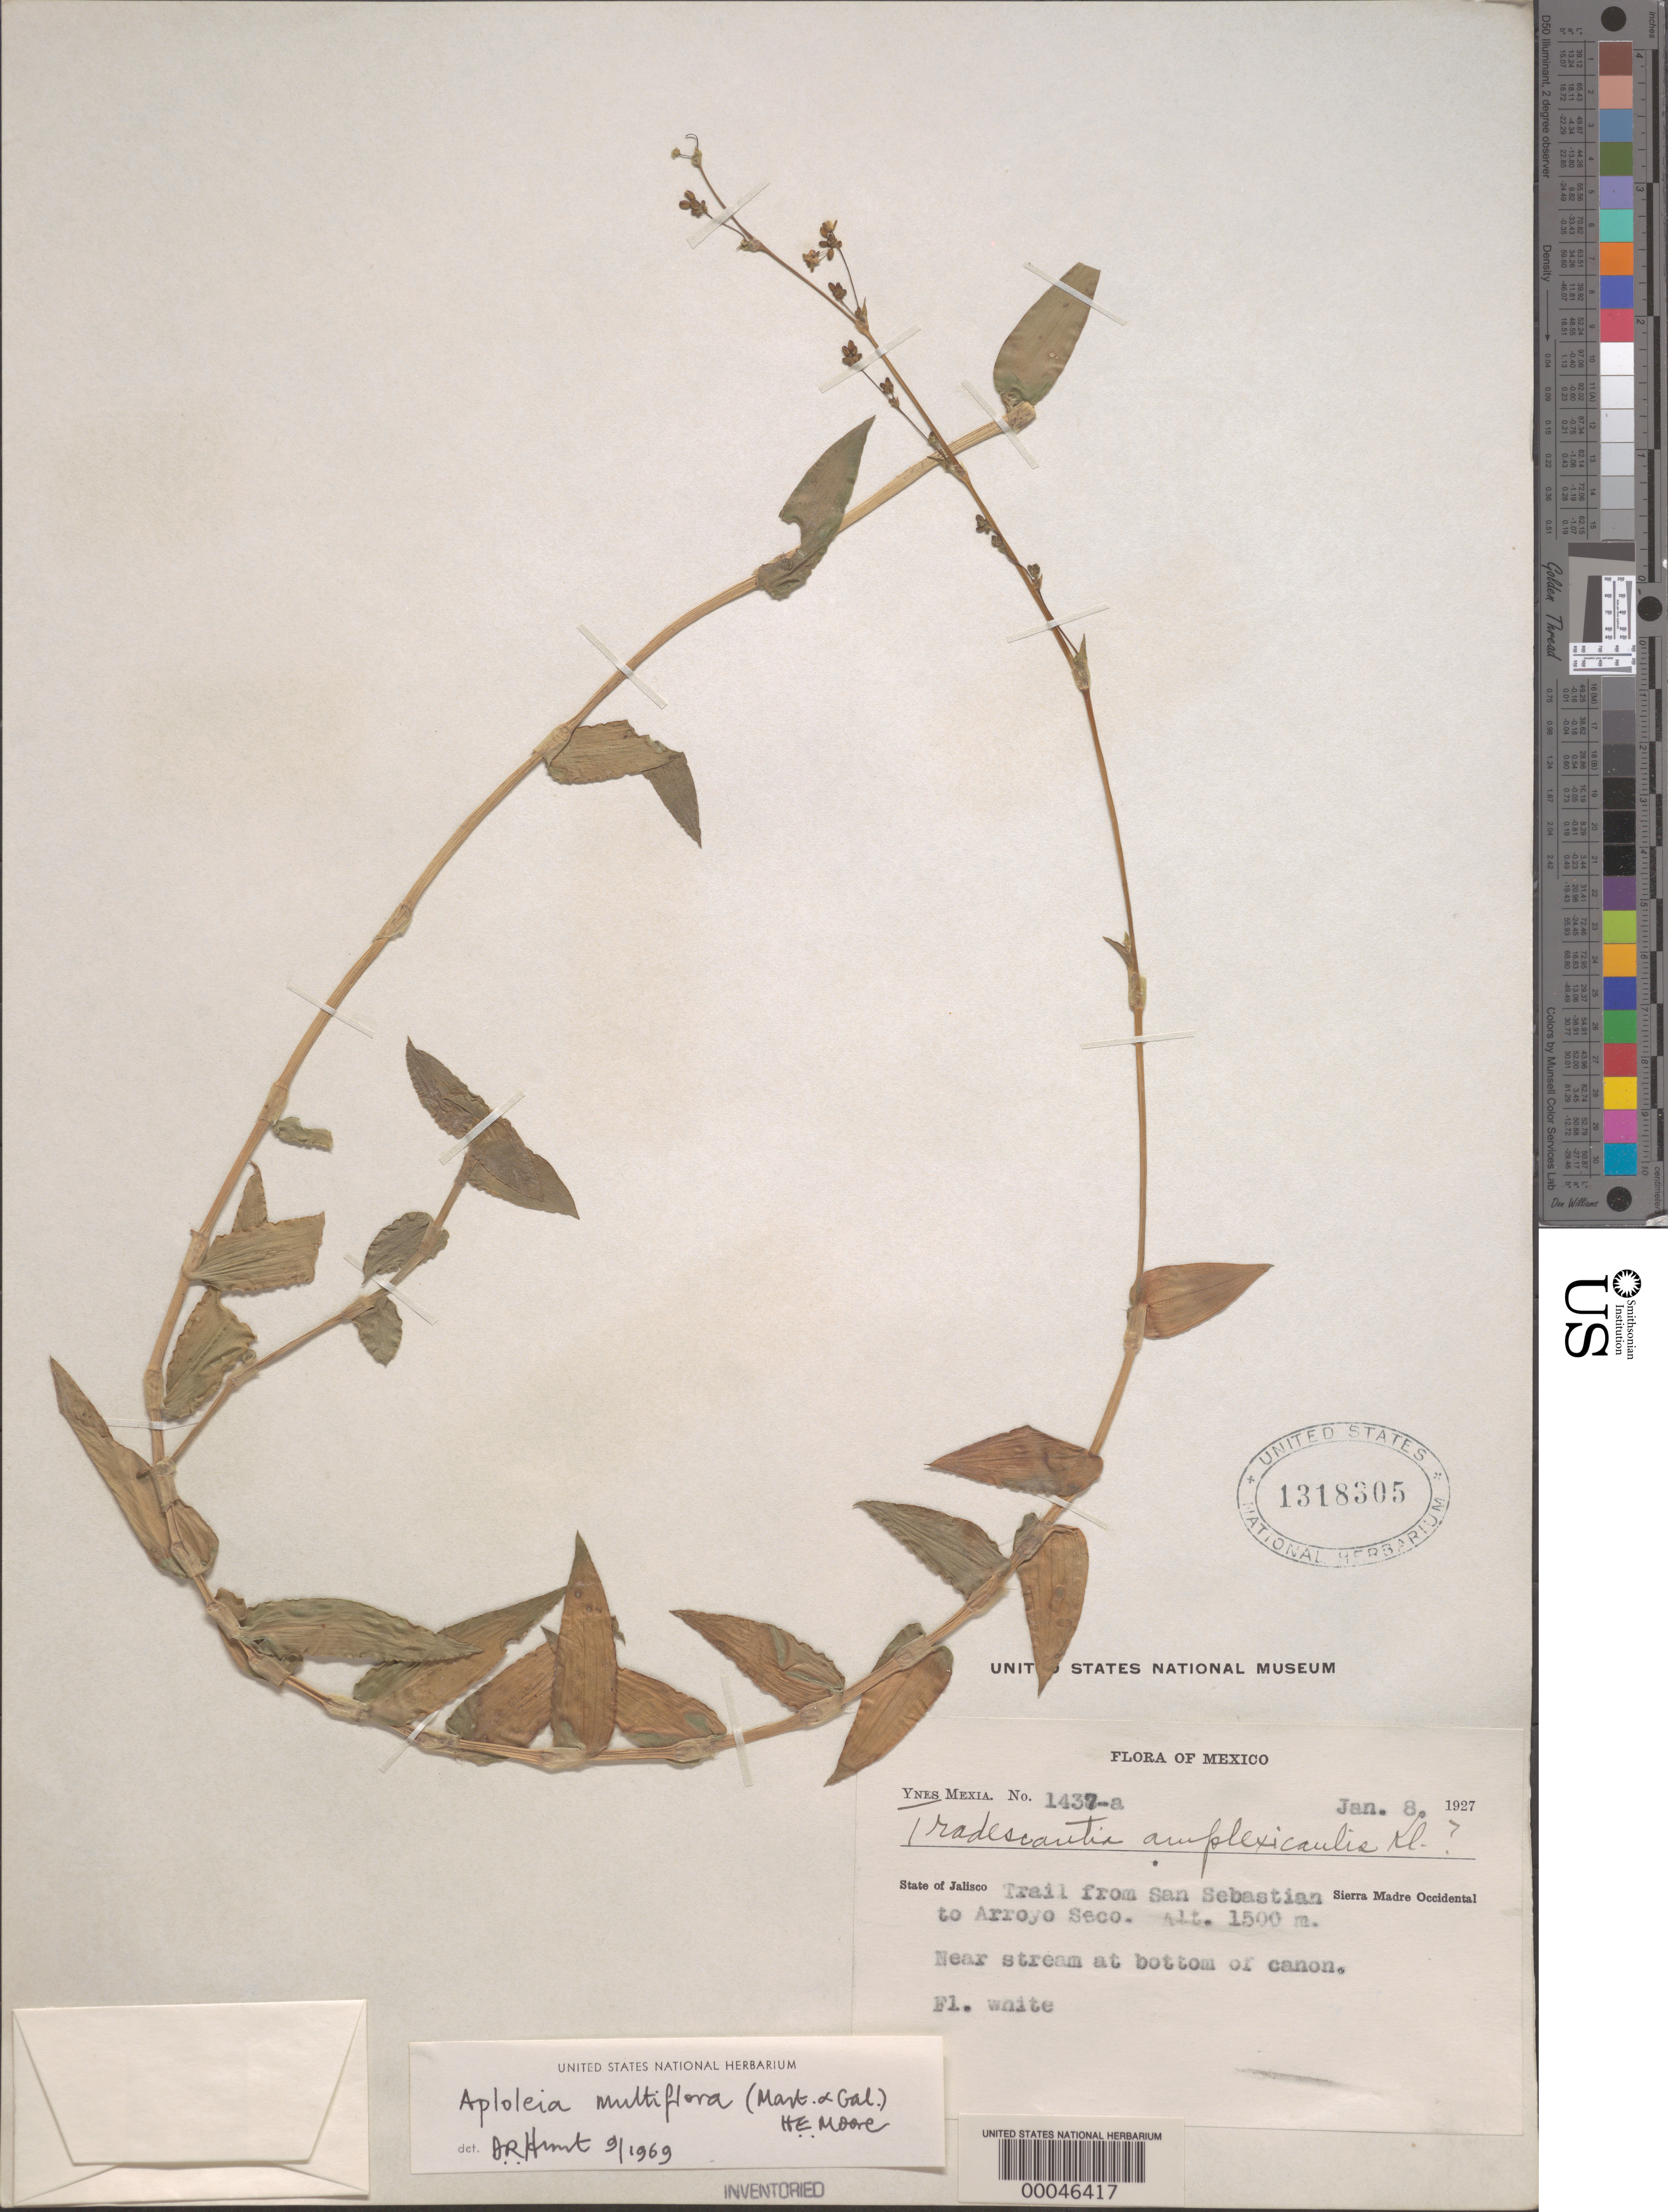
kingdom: Plantae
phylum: Tracheophyta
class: Liliopsida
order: Commelinales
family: Commelinaceae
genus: Callisia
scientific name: Callisia multiflora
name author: (M. Martens & Galeotti) Standl.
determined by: Hunt, D. R.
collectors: Y. Mexia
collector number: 1437-a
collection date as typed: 08 Jan 1927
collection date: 1927-01-08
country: Mexico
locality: From San Sebastian to arroyo seco; Sierra Madre Occidental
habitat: Near stream, canyon bottom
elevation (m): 1500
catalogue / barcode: US 1318305